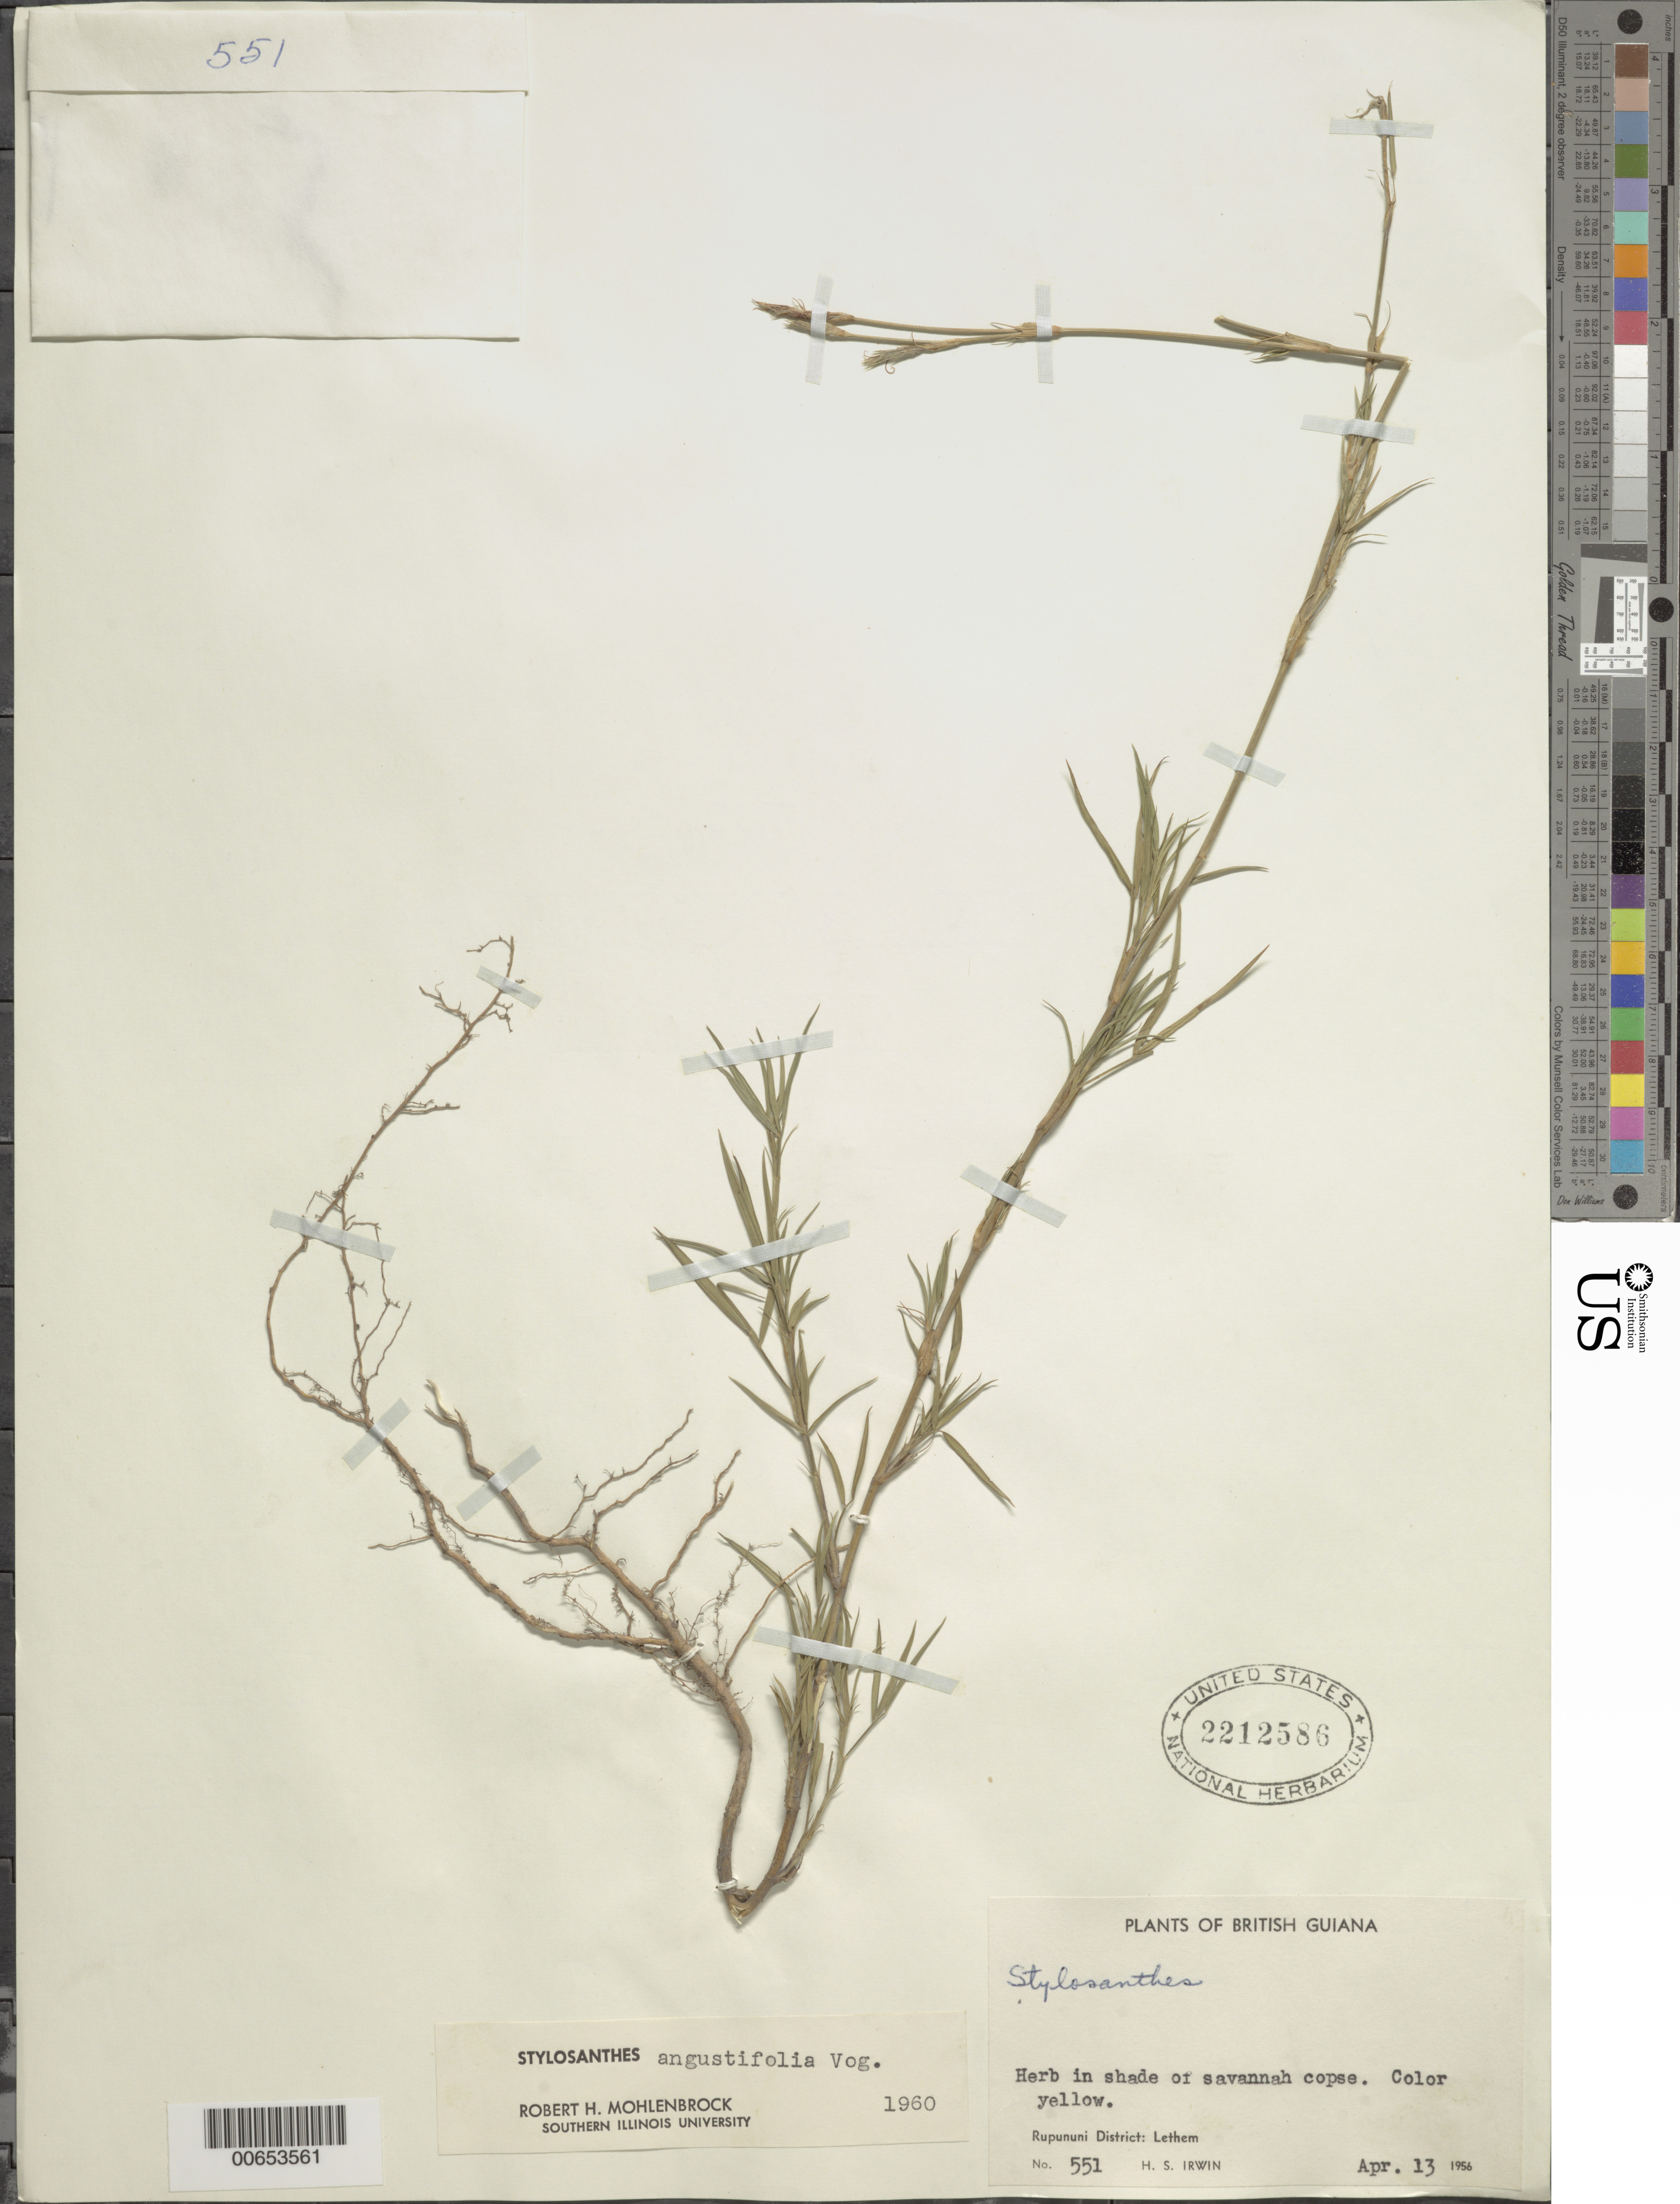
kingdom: Plantae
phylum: Tracheophyta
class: Magnoliopsida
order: Fabales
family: Fabaceae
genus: Stylosanthes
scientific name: Stylosanthes angustifolia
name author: Vogel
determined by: Mohlenbrock, Robert H., Jr.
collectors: H. Irwin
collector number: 551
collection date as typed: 13-Apr-56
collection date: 1956-04-13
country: Guyana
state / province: U. Takutu-U. Essequibo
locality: Lethem, Rupununi Dist.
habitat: Shade of savanna copse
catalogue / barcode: US 2212586